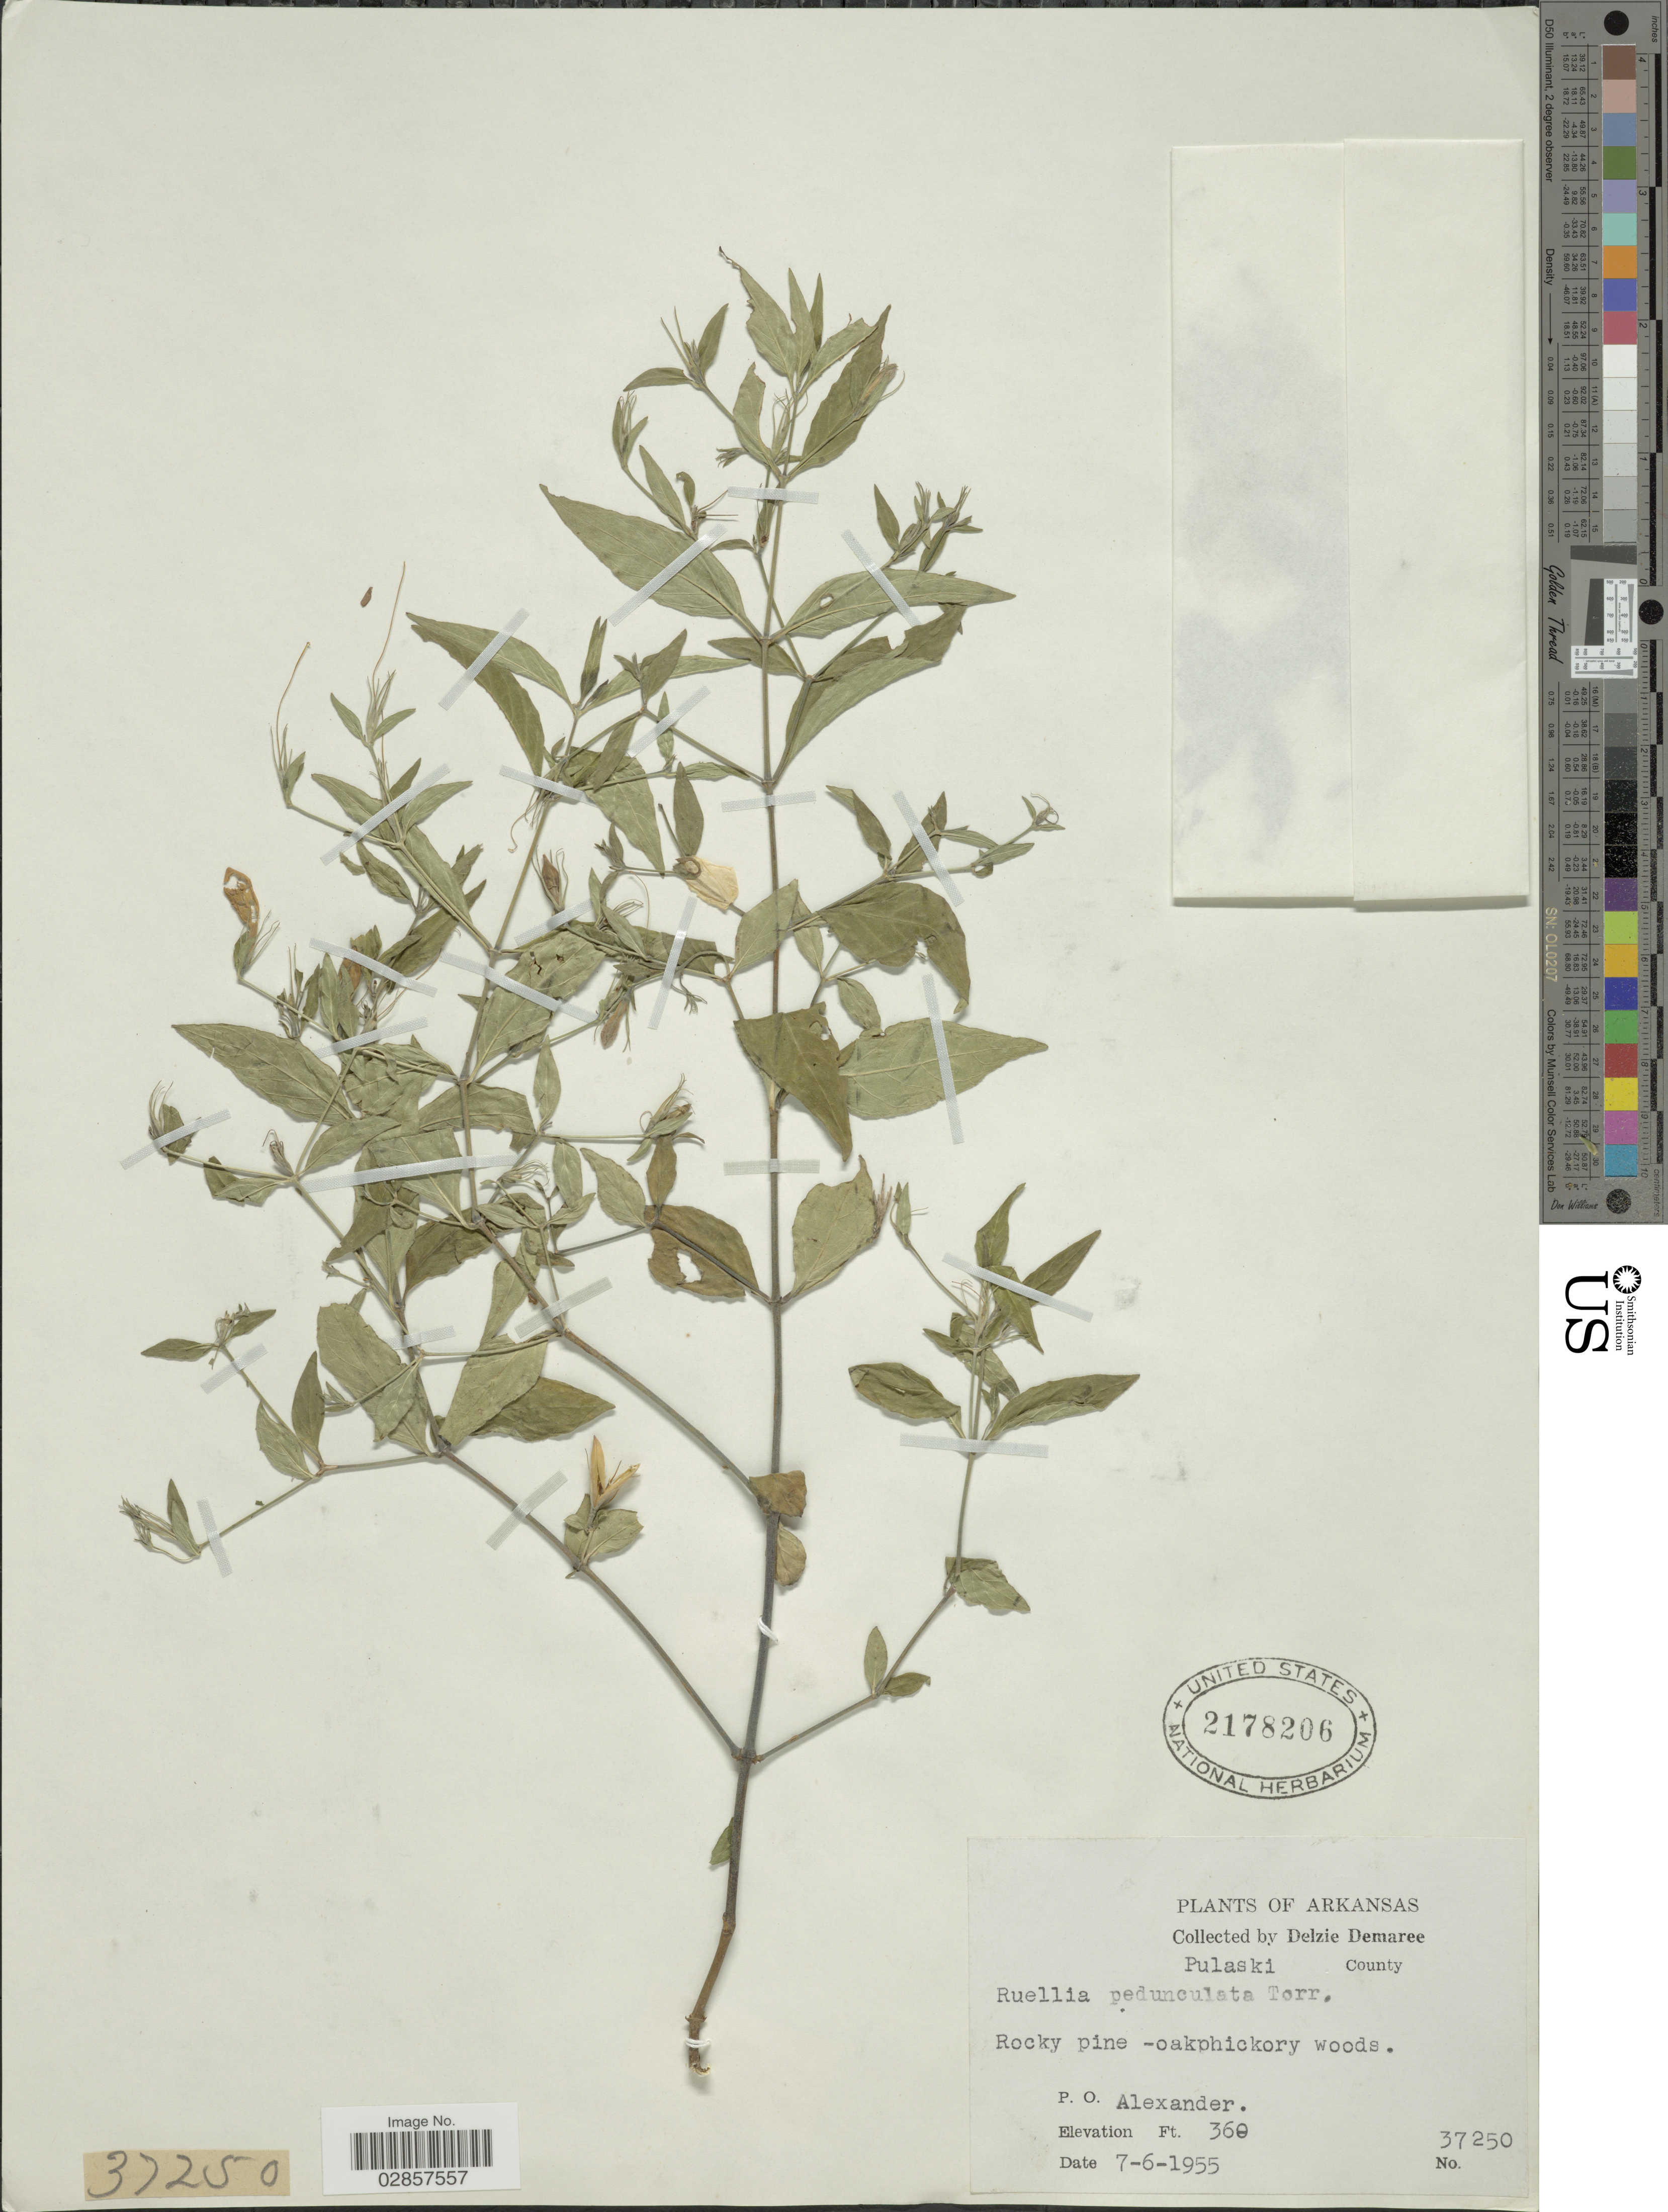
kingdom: Plantae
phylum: Tracheophyta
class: Magnoliopsida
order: Lamiales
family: Acanthaceae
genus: Ruellia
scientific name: Ruellia pedunculata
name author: Torr. ex A. Gray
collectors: D. Demaree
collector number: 37250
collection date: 1955-06-07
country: United States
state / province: Arkansas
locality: Pulaski County, P. O. Alexander.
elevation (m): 110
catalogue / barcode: US 2178206